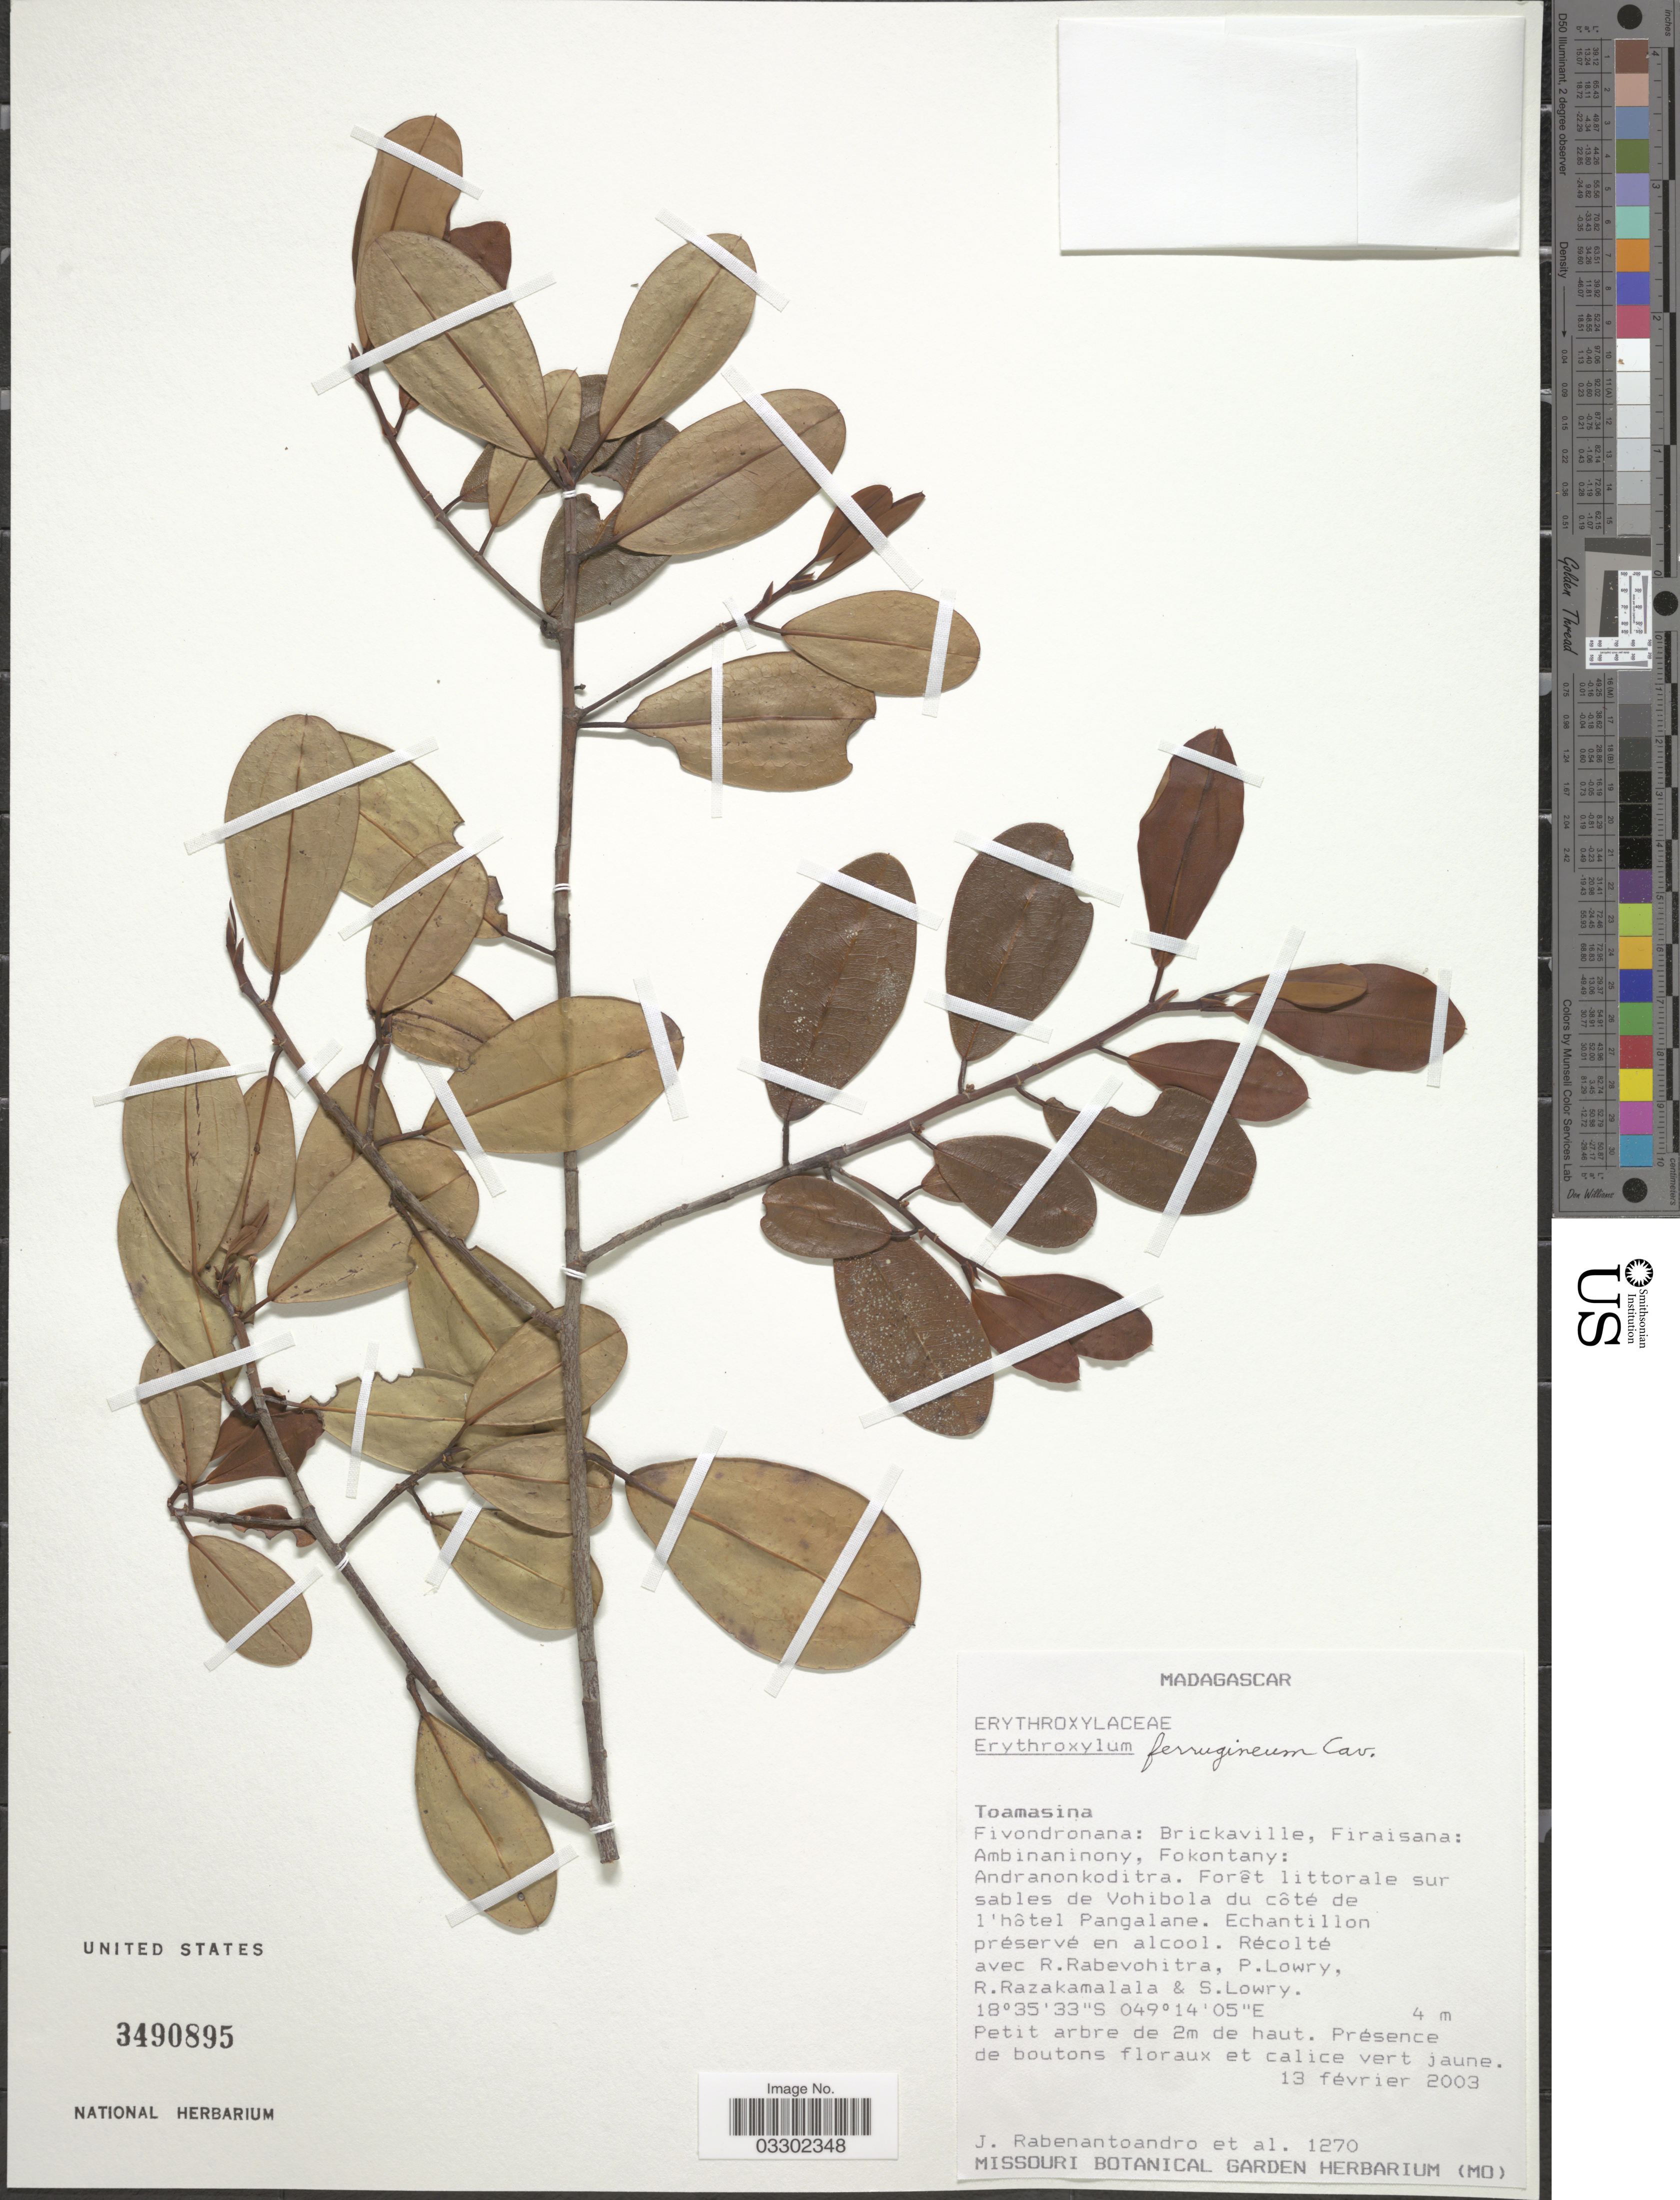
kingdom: Plantae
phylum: Tracheophyta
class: Magnoliopsida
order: Malpighiales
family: Erythroxylaceae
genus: Erythroxylum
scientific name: Erythroxylum ferrugineum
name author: Cav.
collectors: J. Rabenantoandro, R. Rabevohitra, P. Lowry, R. Razakamalala & S. Lowry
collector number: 1270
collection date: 2003-02-13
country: Madagascar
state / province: Atsinanana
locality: Fivondronana: Brickaville, Firaisana: Ambinaninony, Fokontany: Andranonkoditra. Forêt littorale sur sables de Vohibola du côte de l'hôtel Pangalane.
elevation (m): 4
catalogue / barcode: US 3490895